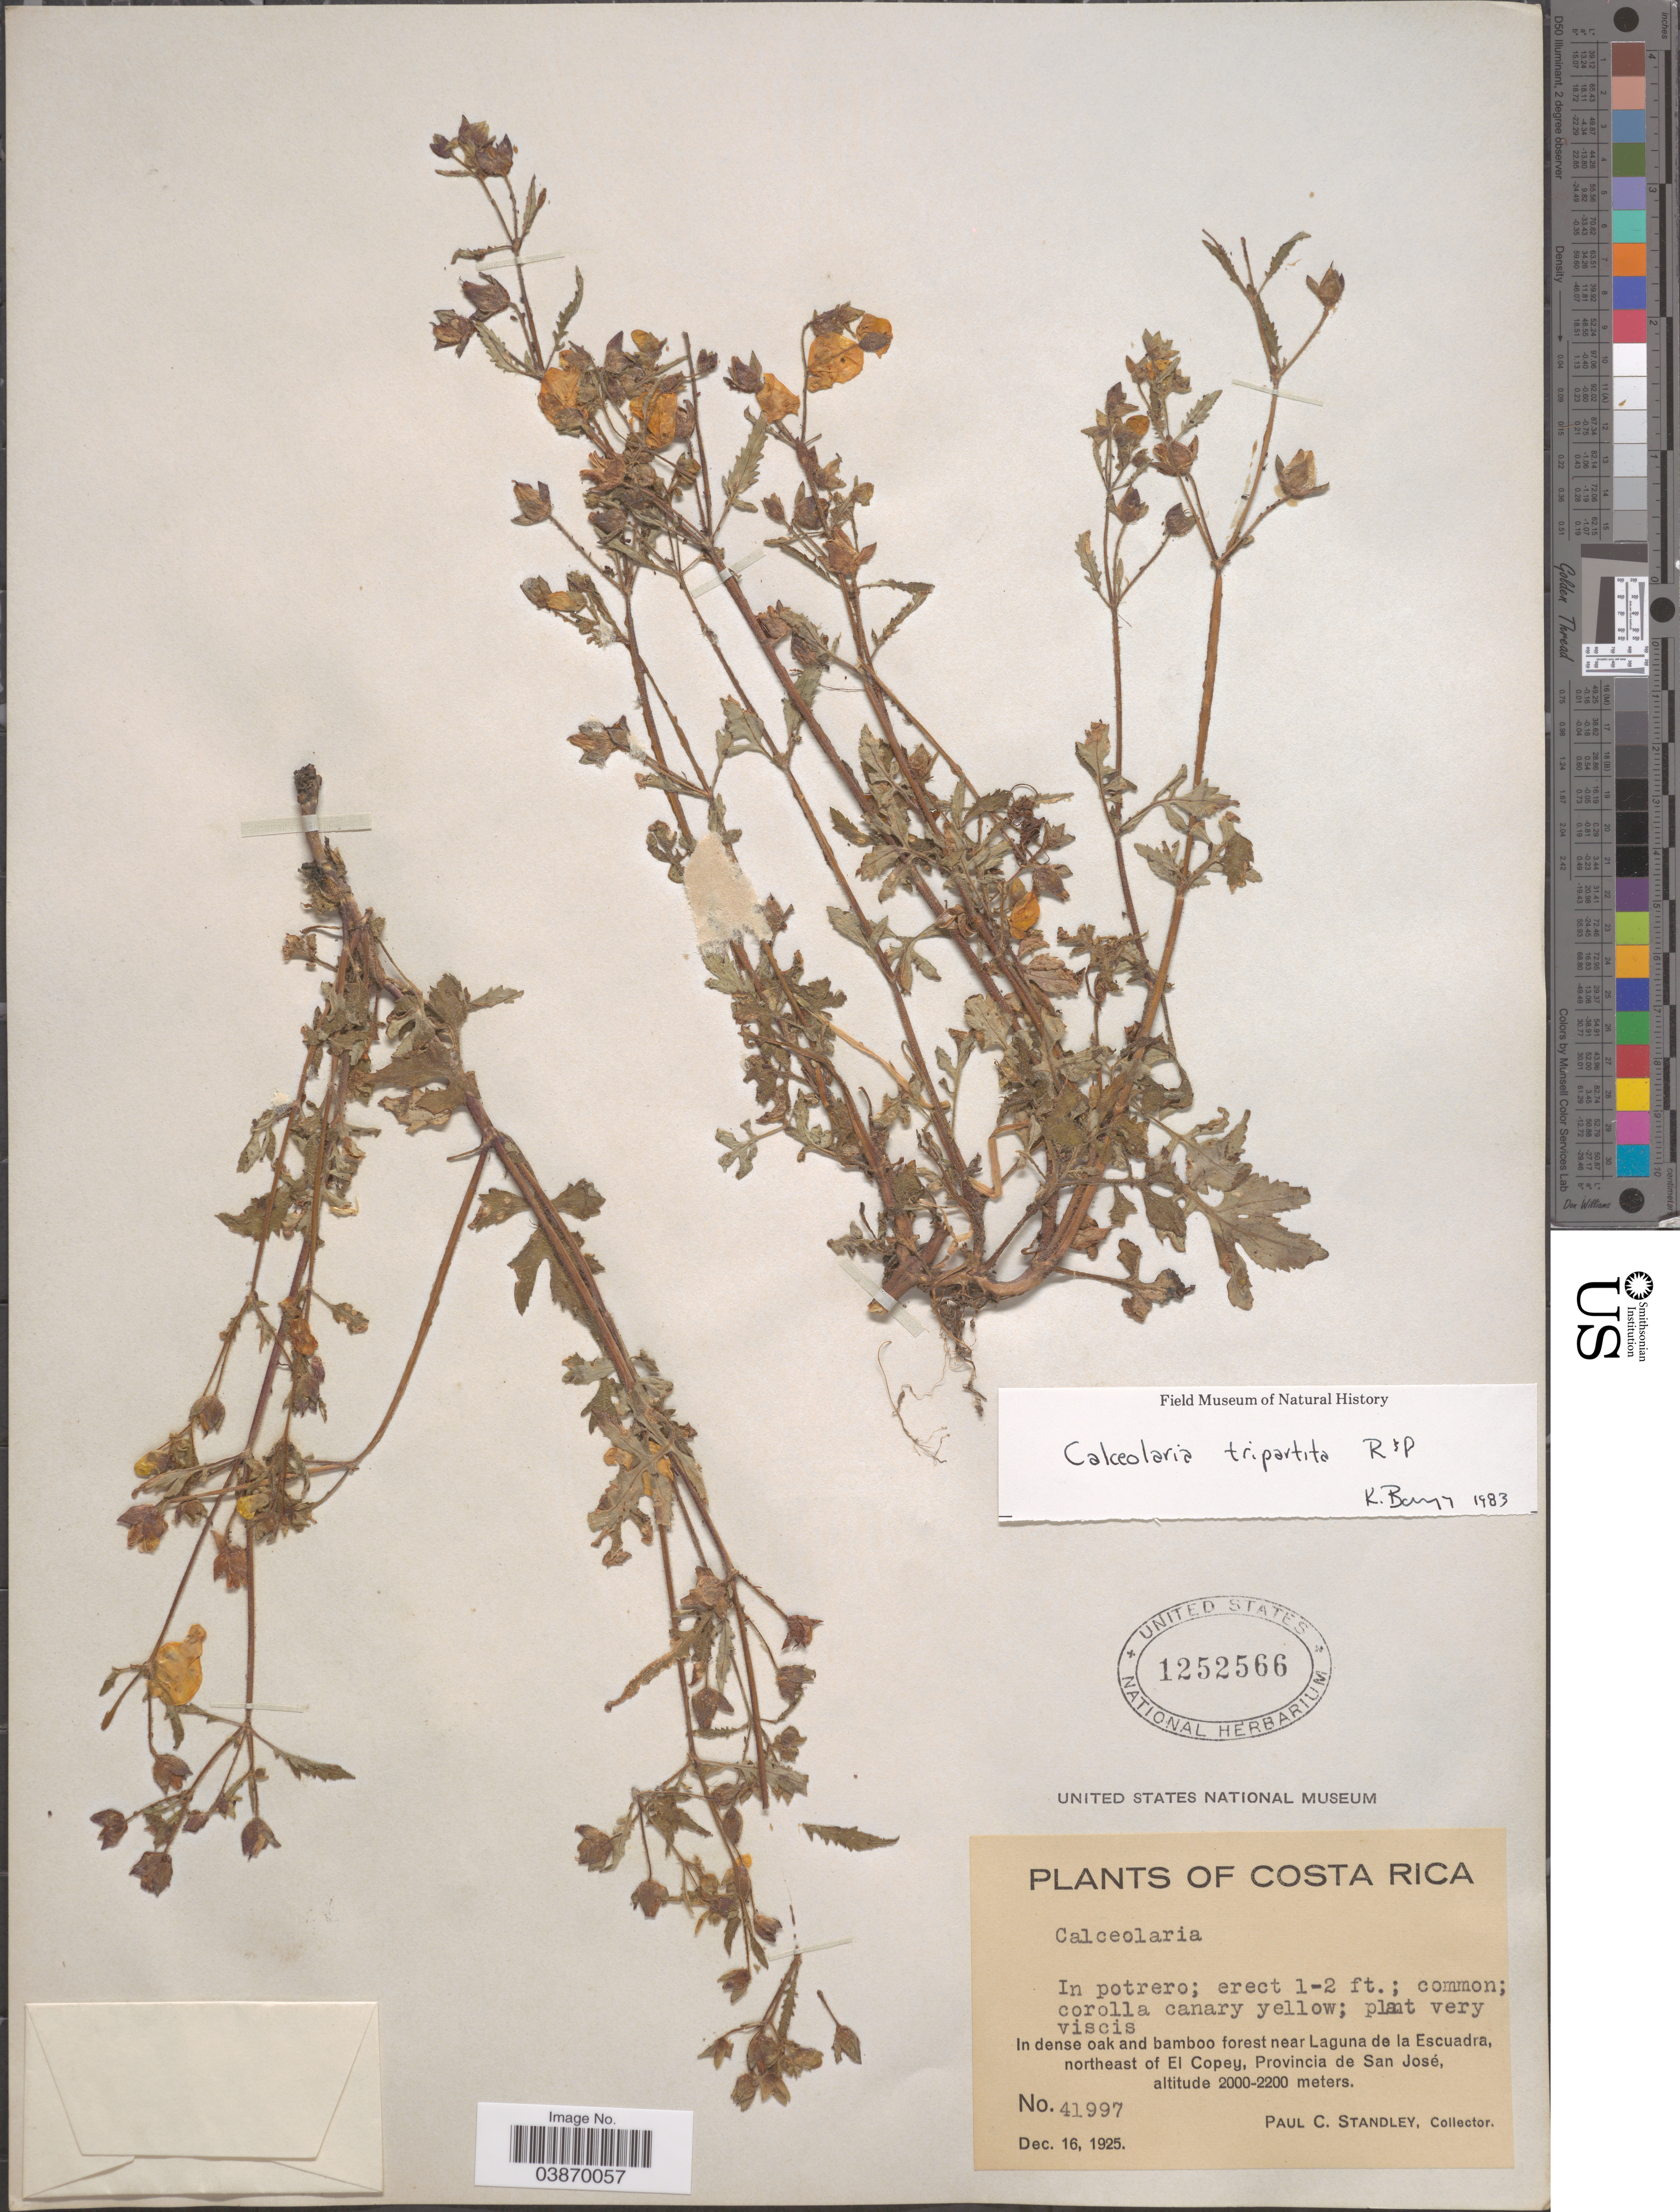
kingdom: Plantae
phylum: Tracheophyta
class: Magnoliopsida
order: Lamiales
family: Calceolariaceae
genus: Calceolaria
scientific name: Calceolaria tripartita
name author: Ruiz & Pav.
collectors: P. C. Standley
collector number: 41997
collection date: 1925-12-16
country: Costa Rica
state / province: San José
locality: In dense oak and bamboo forest near Laguna de la Escudra, northeast of El Copey.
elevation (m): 2000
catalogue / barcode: US 1252566